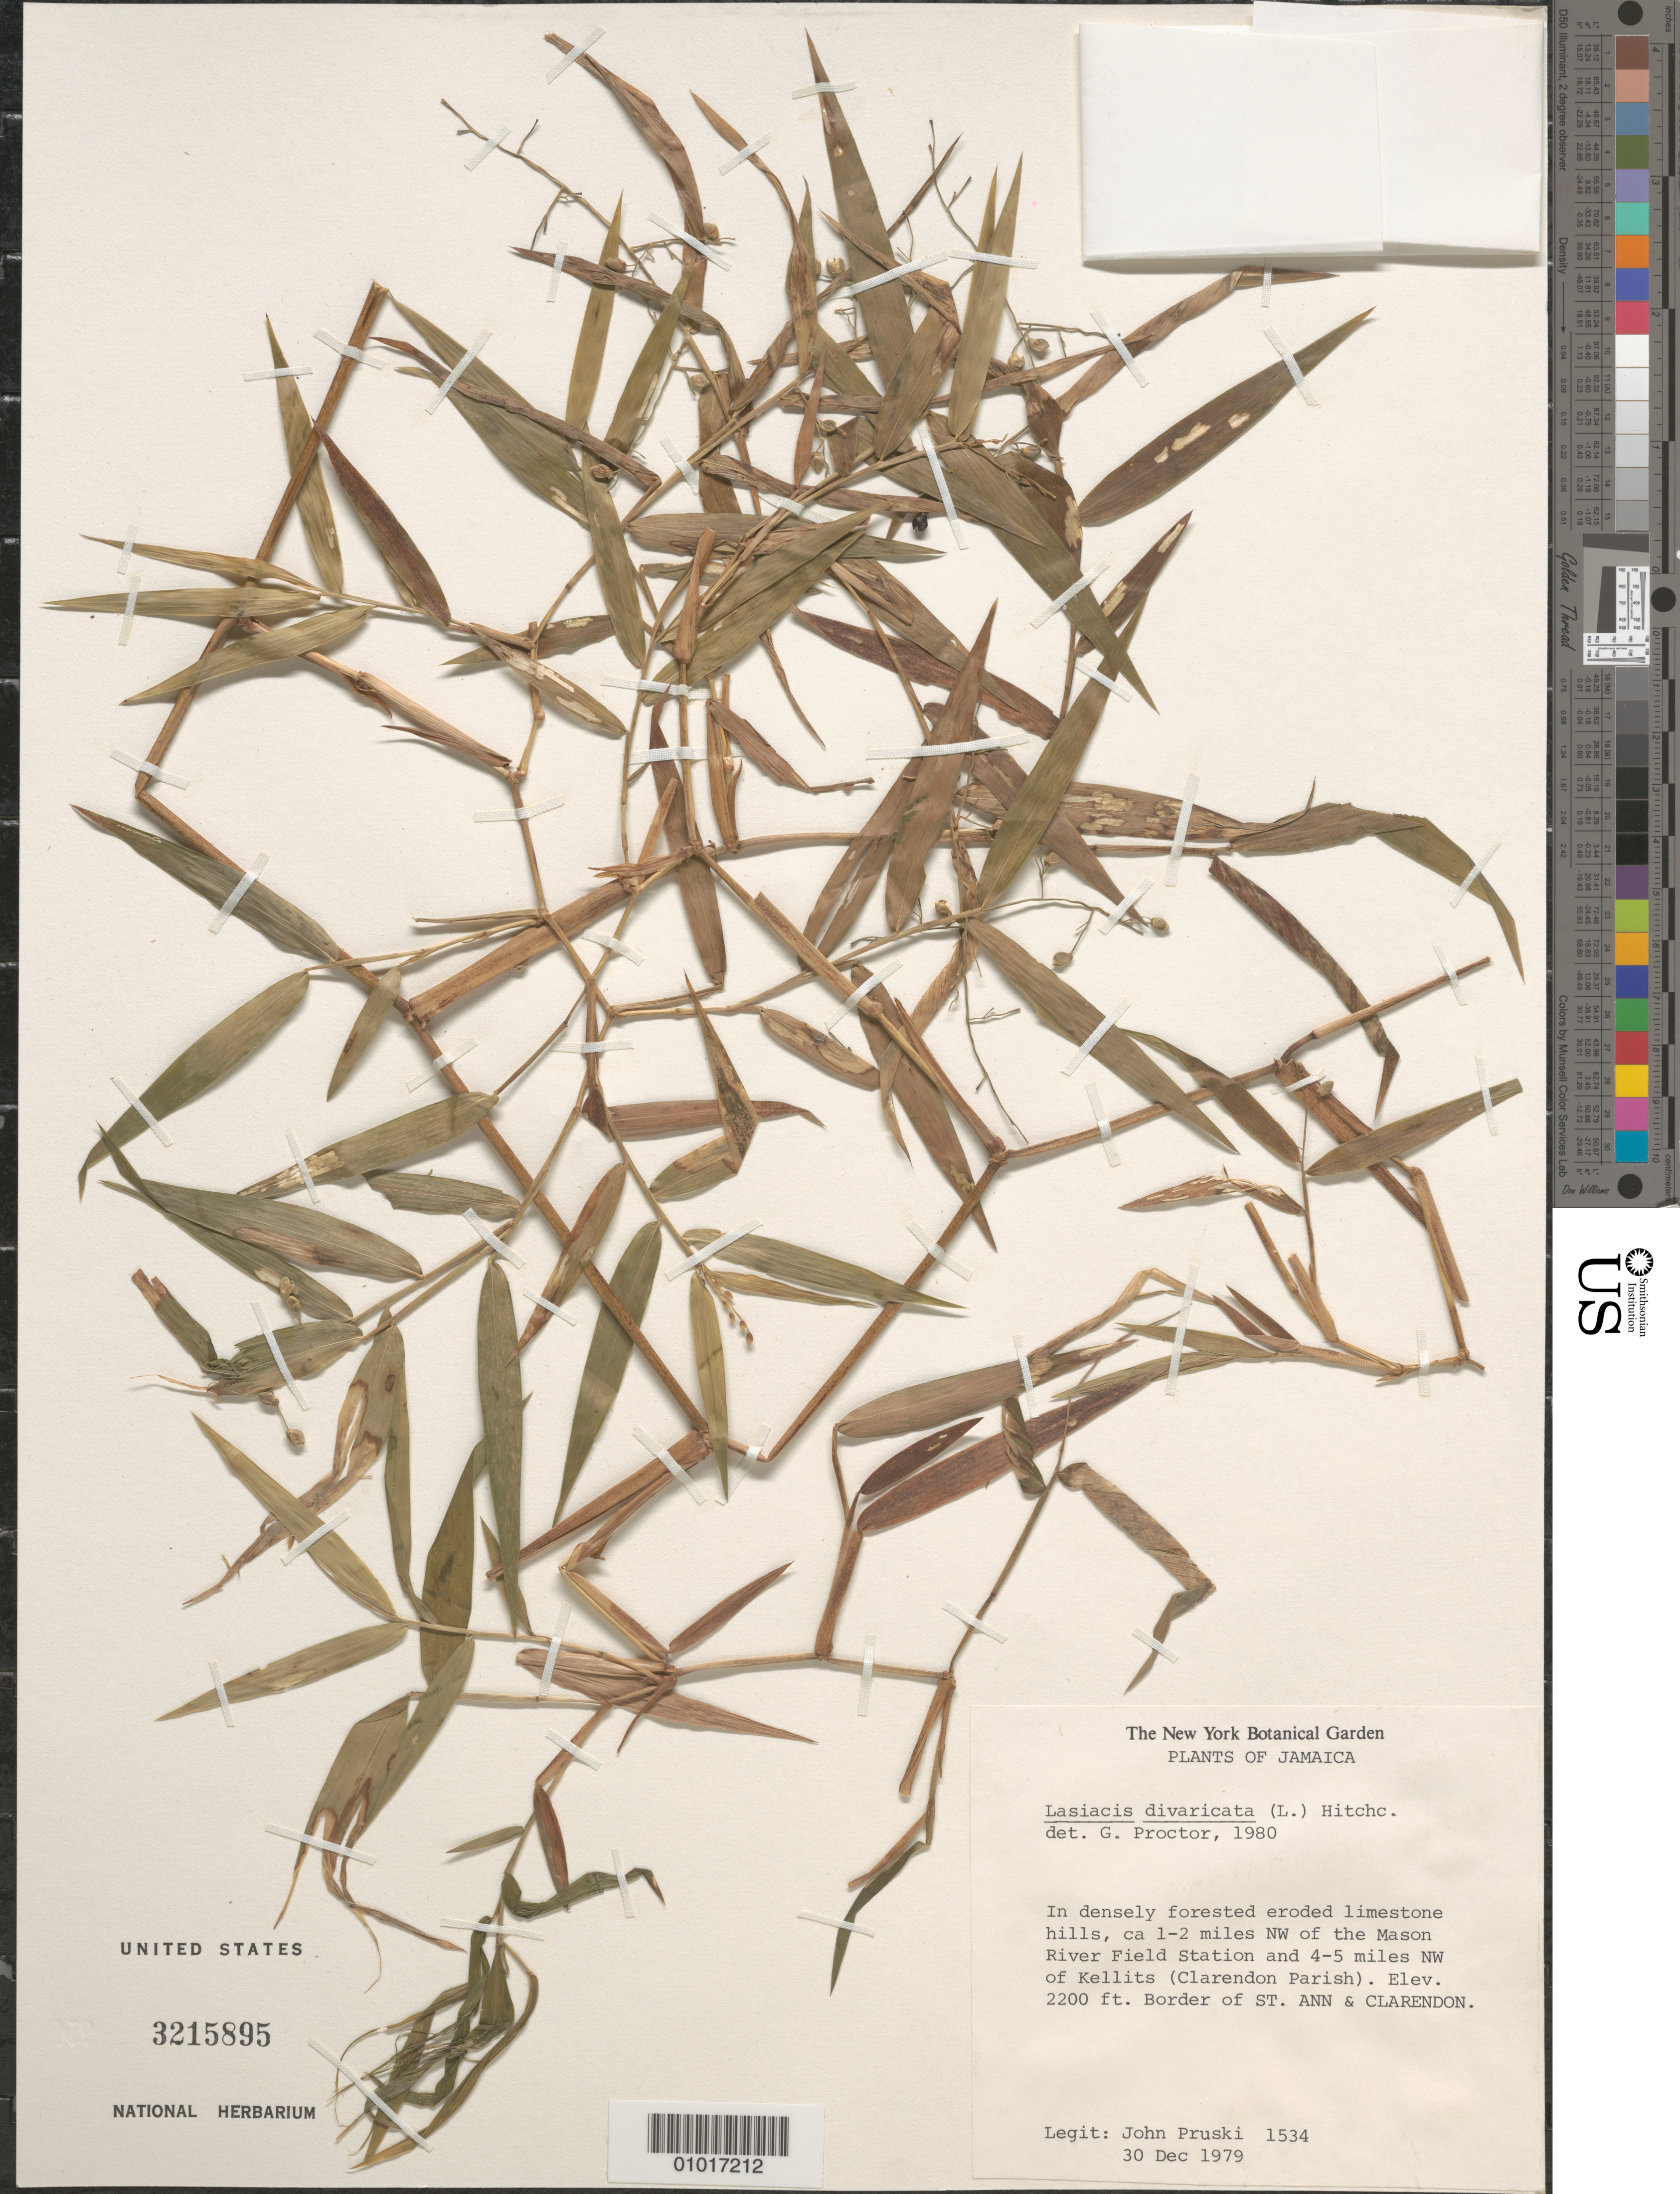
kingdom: Plantae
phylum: Tracheophyta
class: Liliopsida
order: Poales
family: Poaceae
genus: Lasiacis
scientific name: Lasiacis divaricata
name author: (L.) Hitchc.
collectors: J. F. Pruski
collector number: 1534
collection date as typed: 30 Dec 1979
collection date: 1979-12-30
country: Jamaica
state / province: Clarendon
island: Jamaica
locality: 4-5 miles Northwest of Kellits, Border of St. Ann and Clarendon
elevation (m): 671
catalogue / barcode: US 3215895